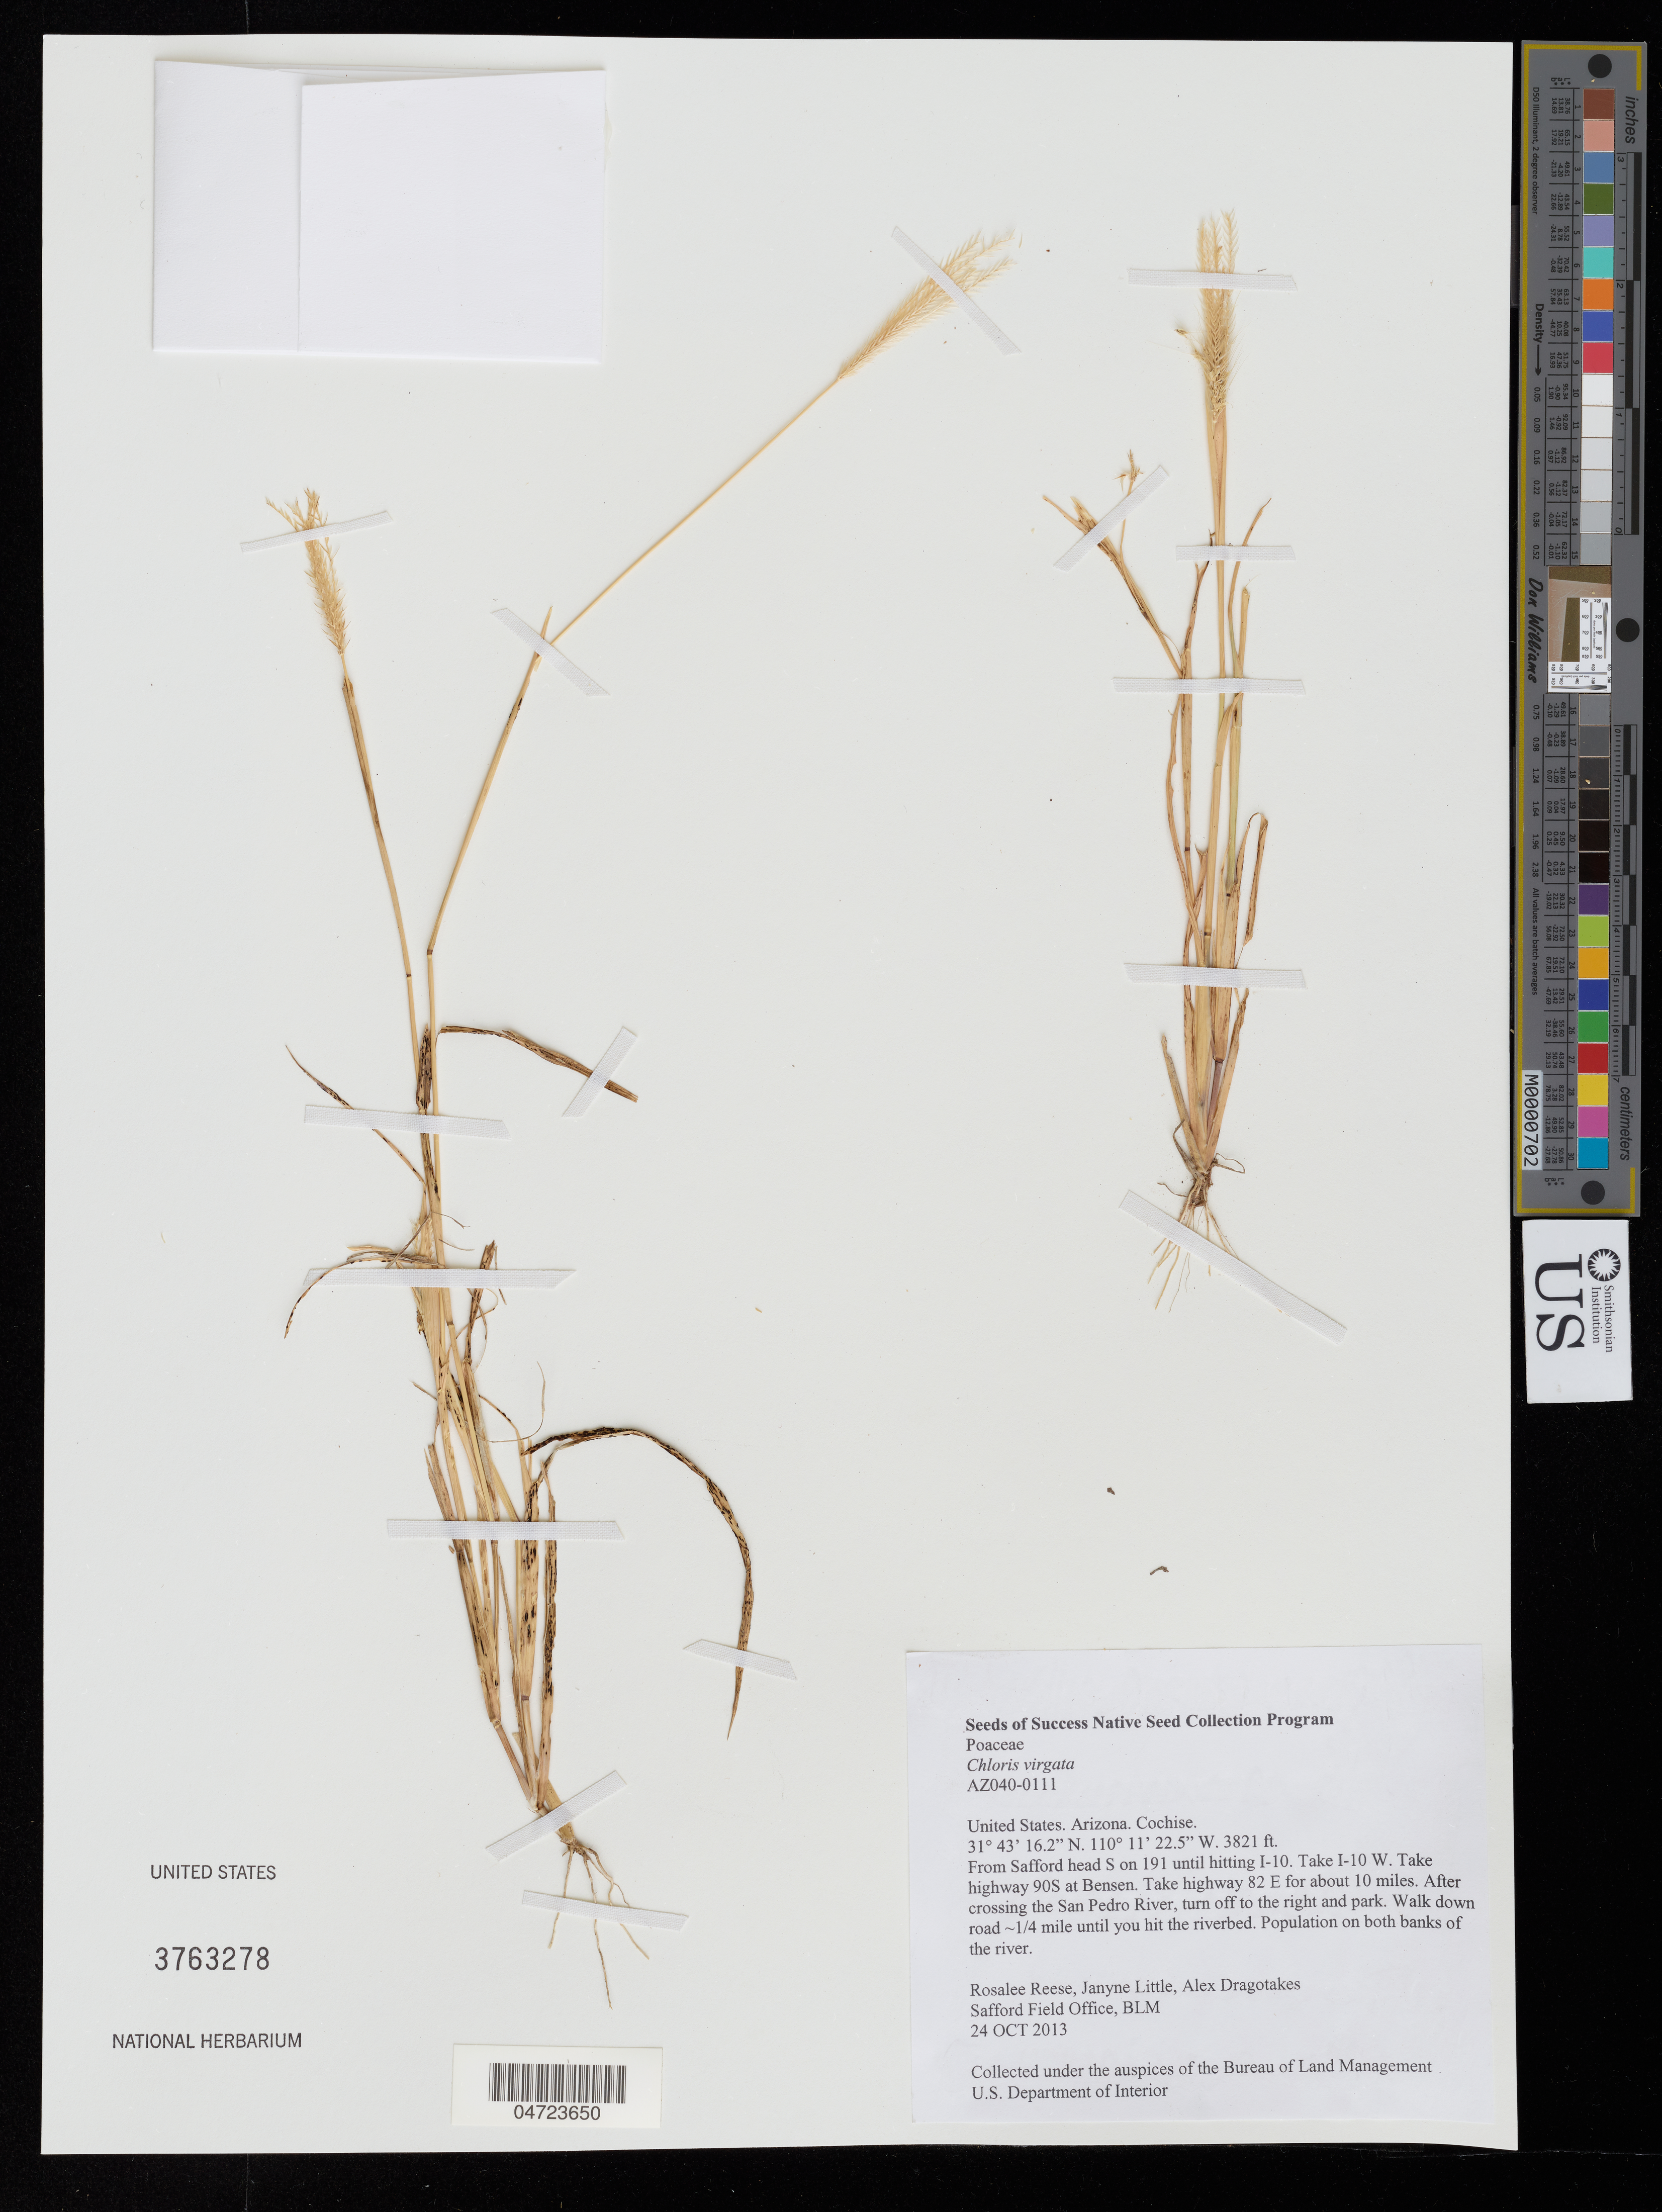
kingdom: Plantae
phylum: Tracheophyta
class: Liliopsida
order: Poales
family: Poaceae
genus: Chloris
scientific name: Chloris virgata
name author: Sw.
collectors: R. Reese, J. Little & A. Dragotakes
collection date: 2013-10-24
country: United States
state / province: Arizona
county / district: Cochise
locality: Cochise. From Safford head S on 191 until hitting I-10. Take I-10 W. Take highway 90S at Bensen. Take highway 82 E for about 10 miles. After crossing the San Pedro River, turn off to the right and park. Walk down road ~¼ mile until you hit the riverbed. Population on both banks of the river.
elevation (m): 1165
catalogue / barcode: US 3763278